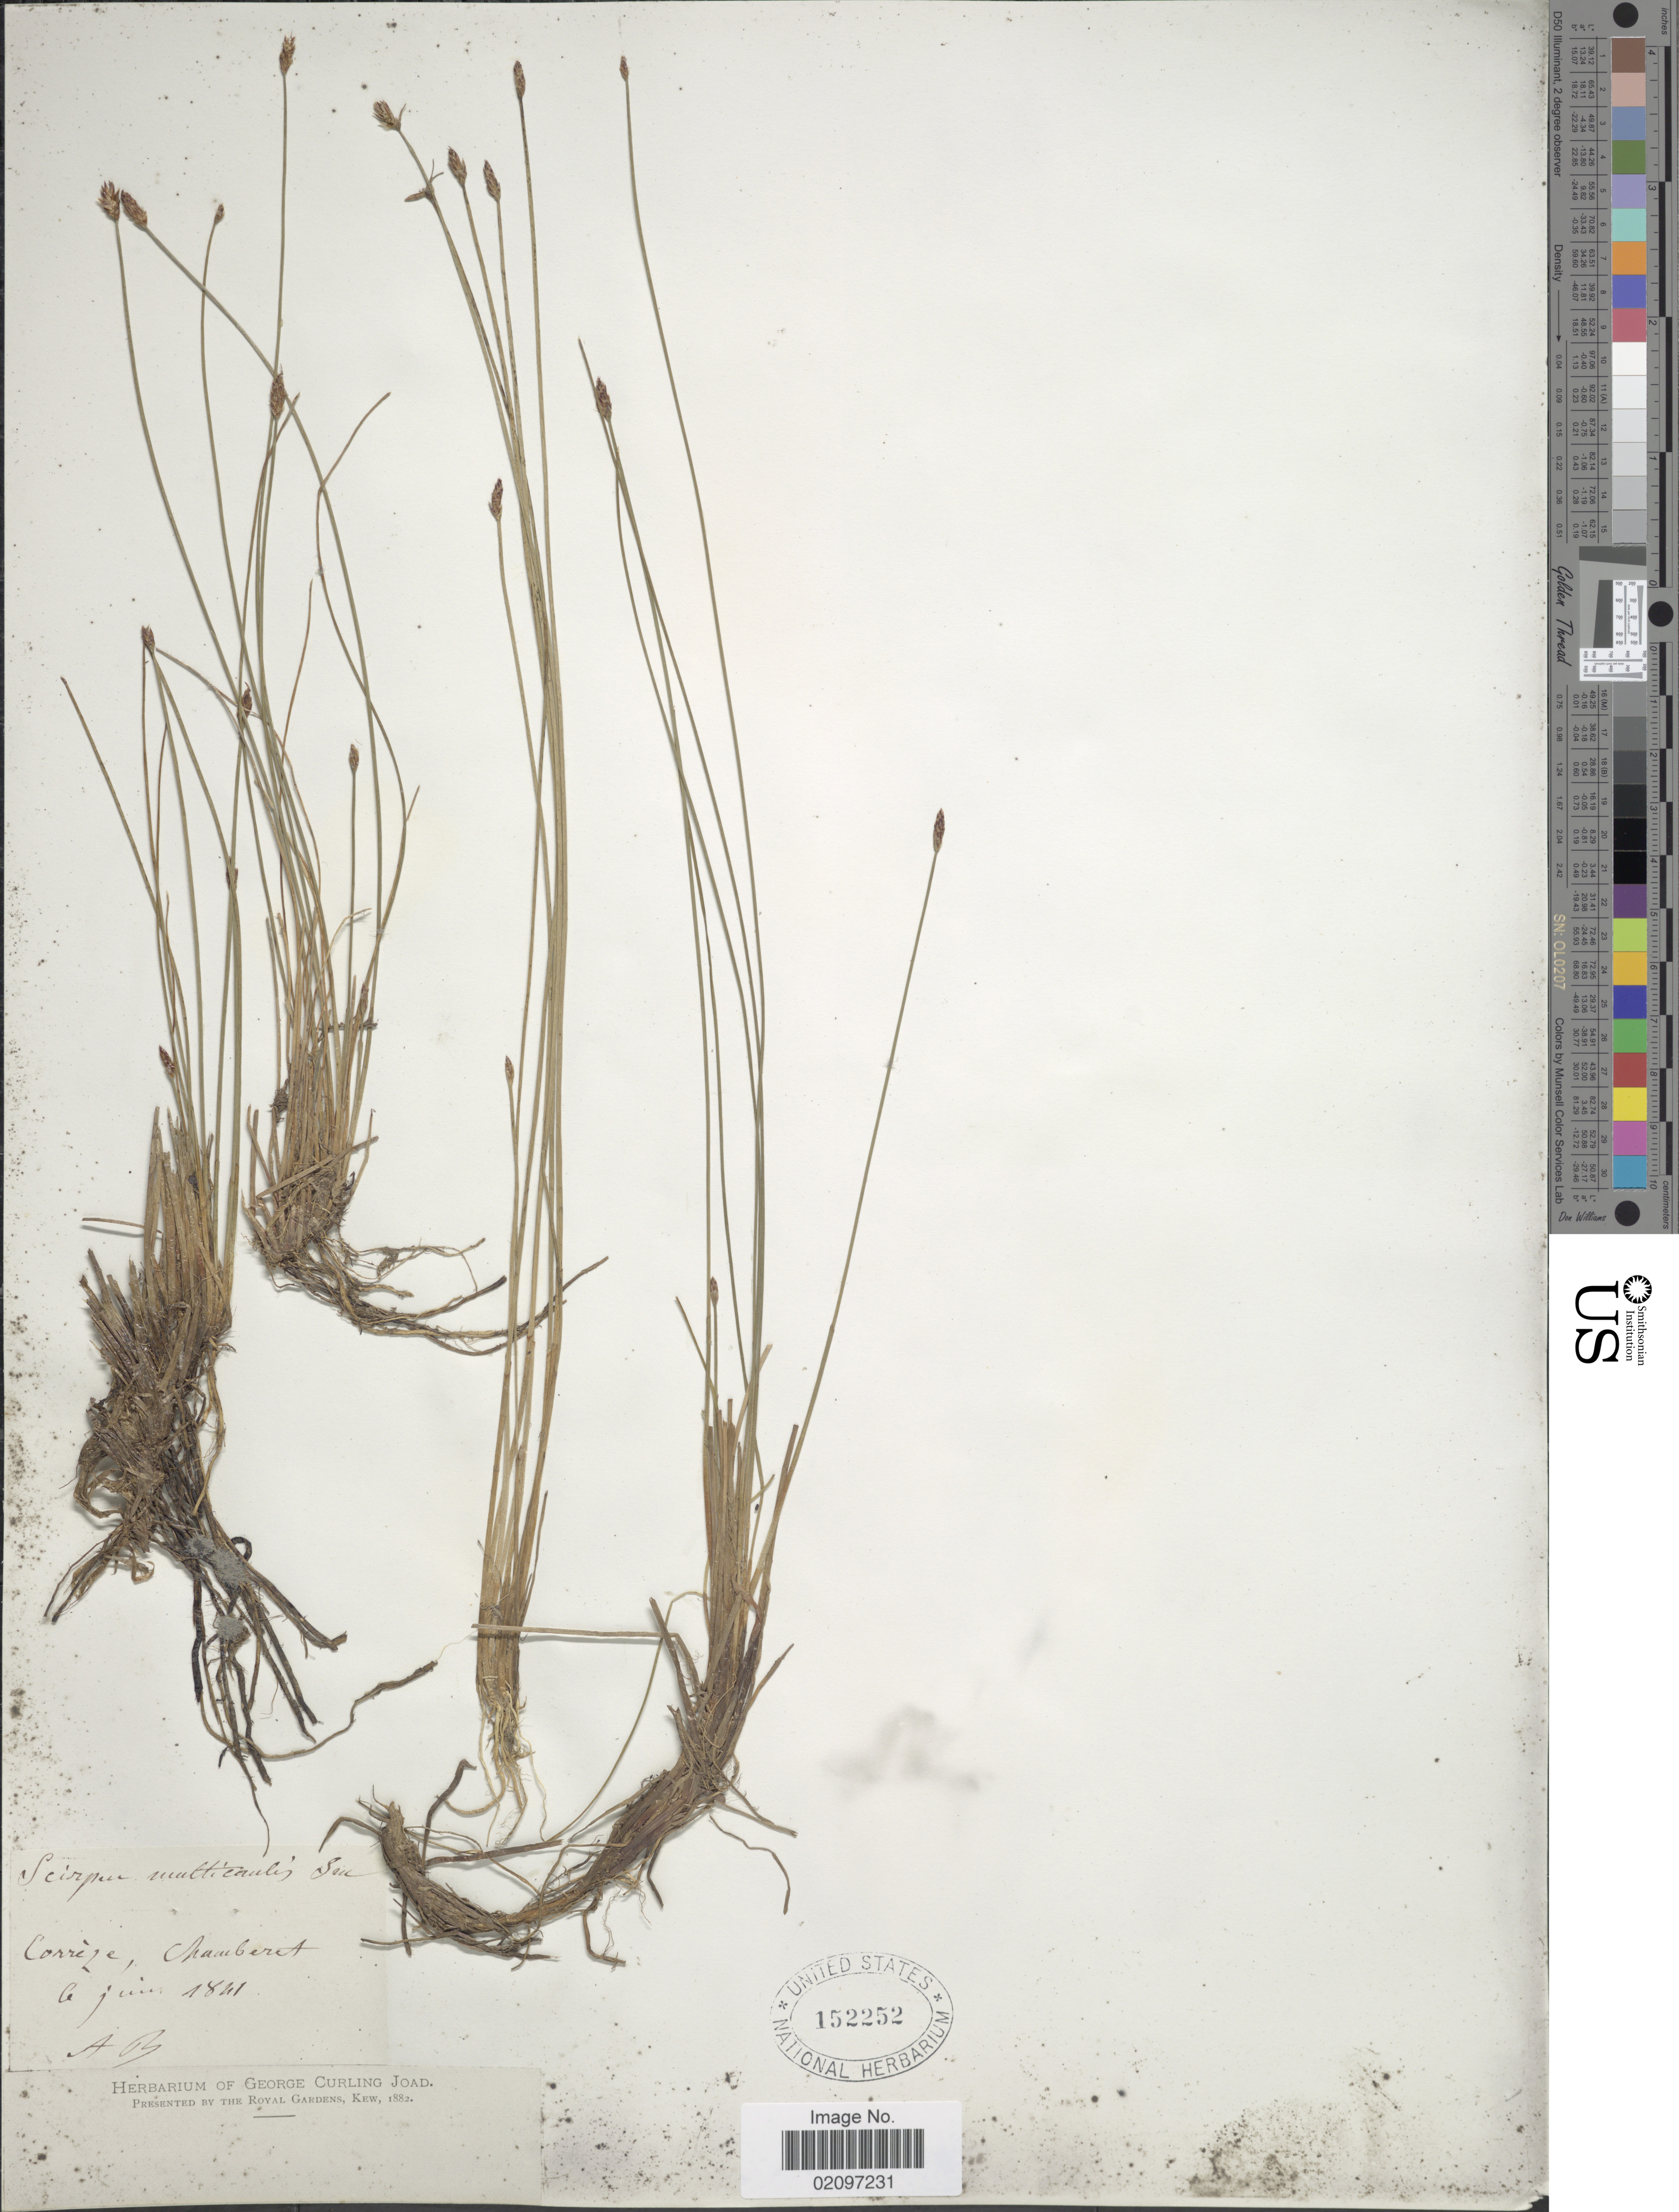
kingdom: Plantae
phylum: Tracheophyta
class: Liliopsida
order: Poales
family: Cyperaceae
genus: Eleocharis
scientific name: Eleocharis multicaulis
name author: (Sm.) Desv.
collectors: ex herb. George Curling Joad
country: France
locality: Corrèze, Chamberet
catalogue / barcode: US 152252